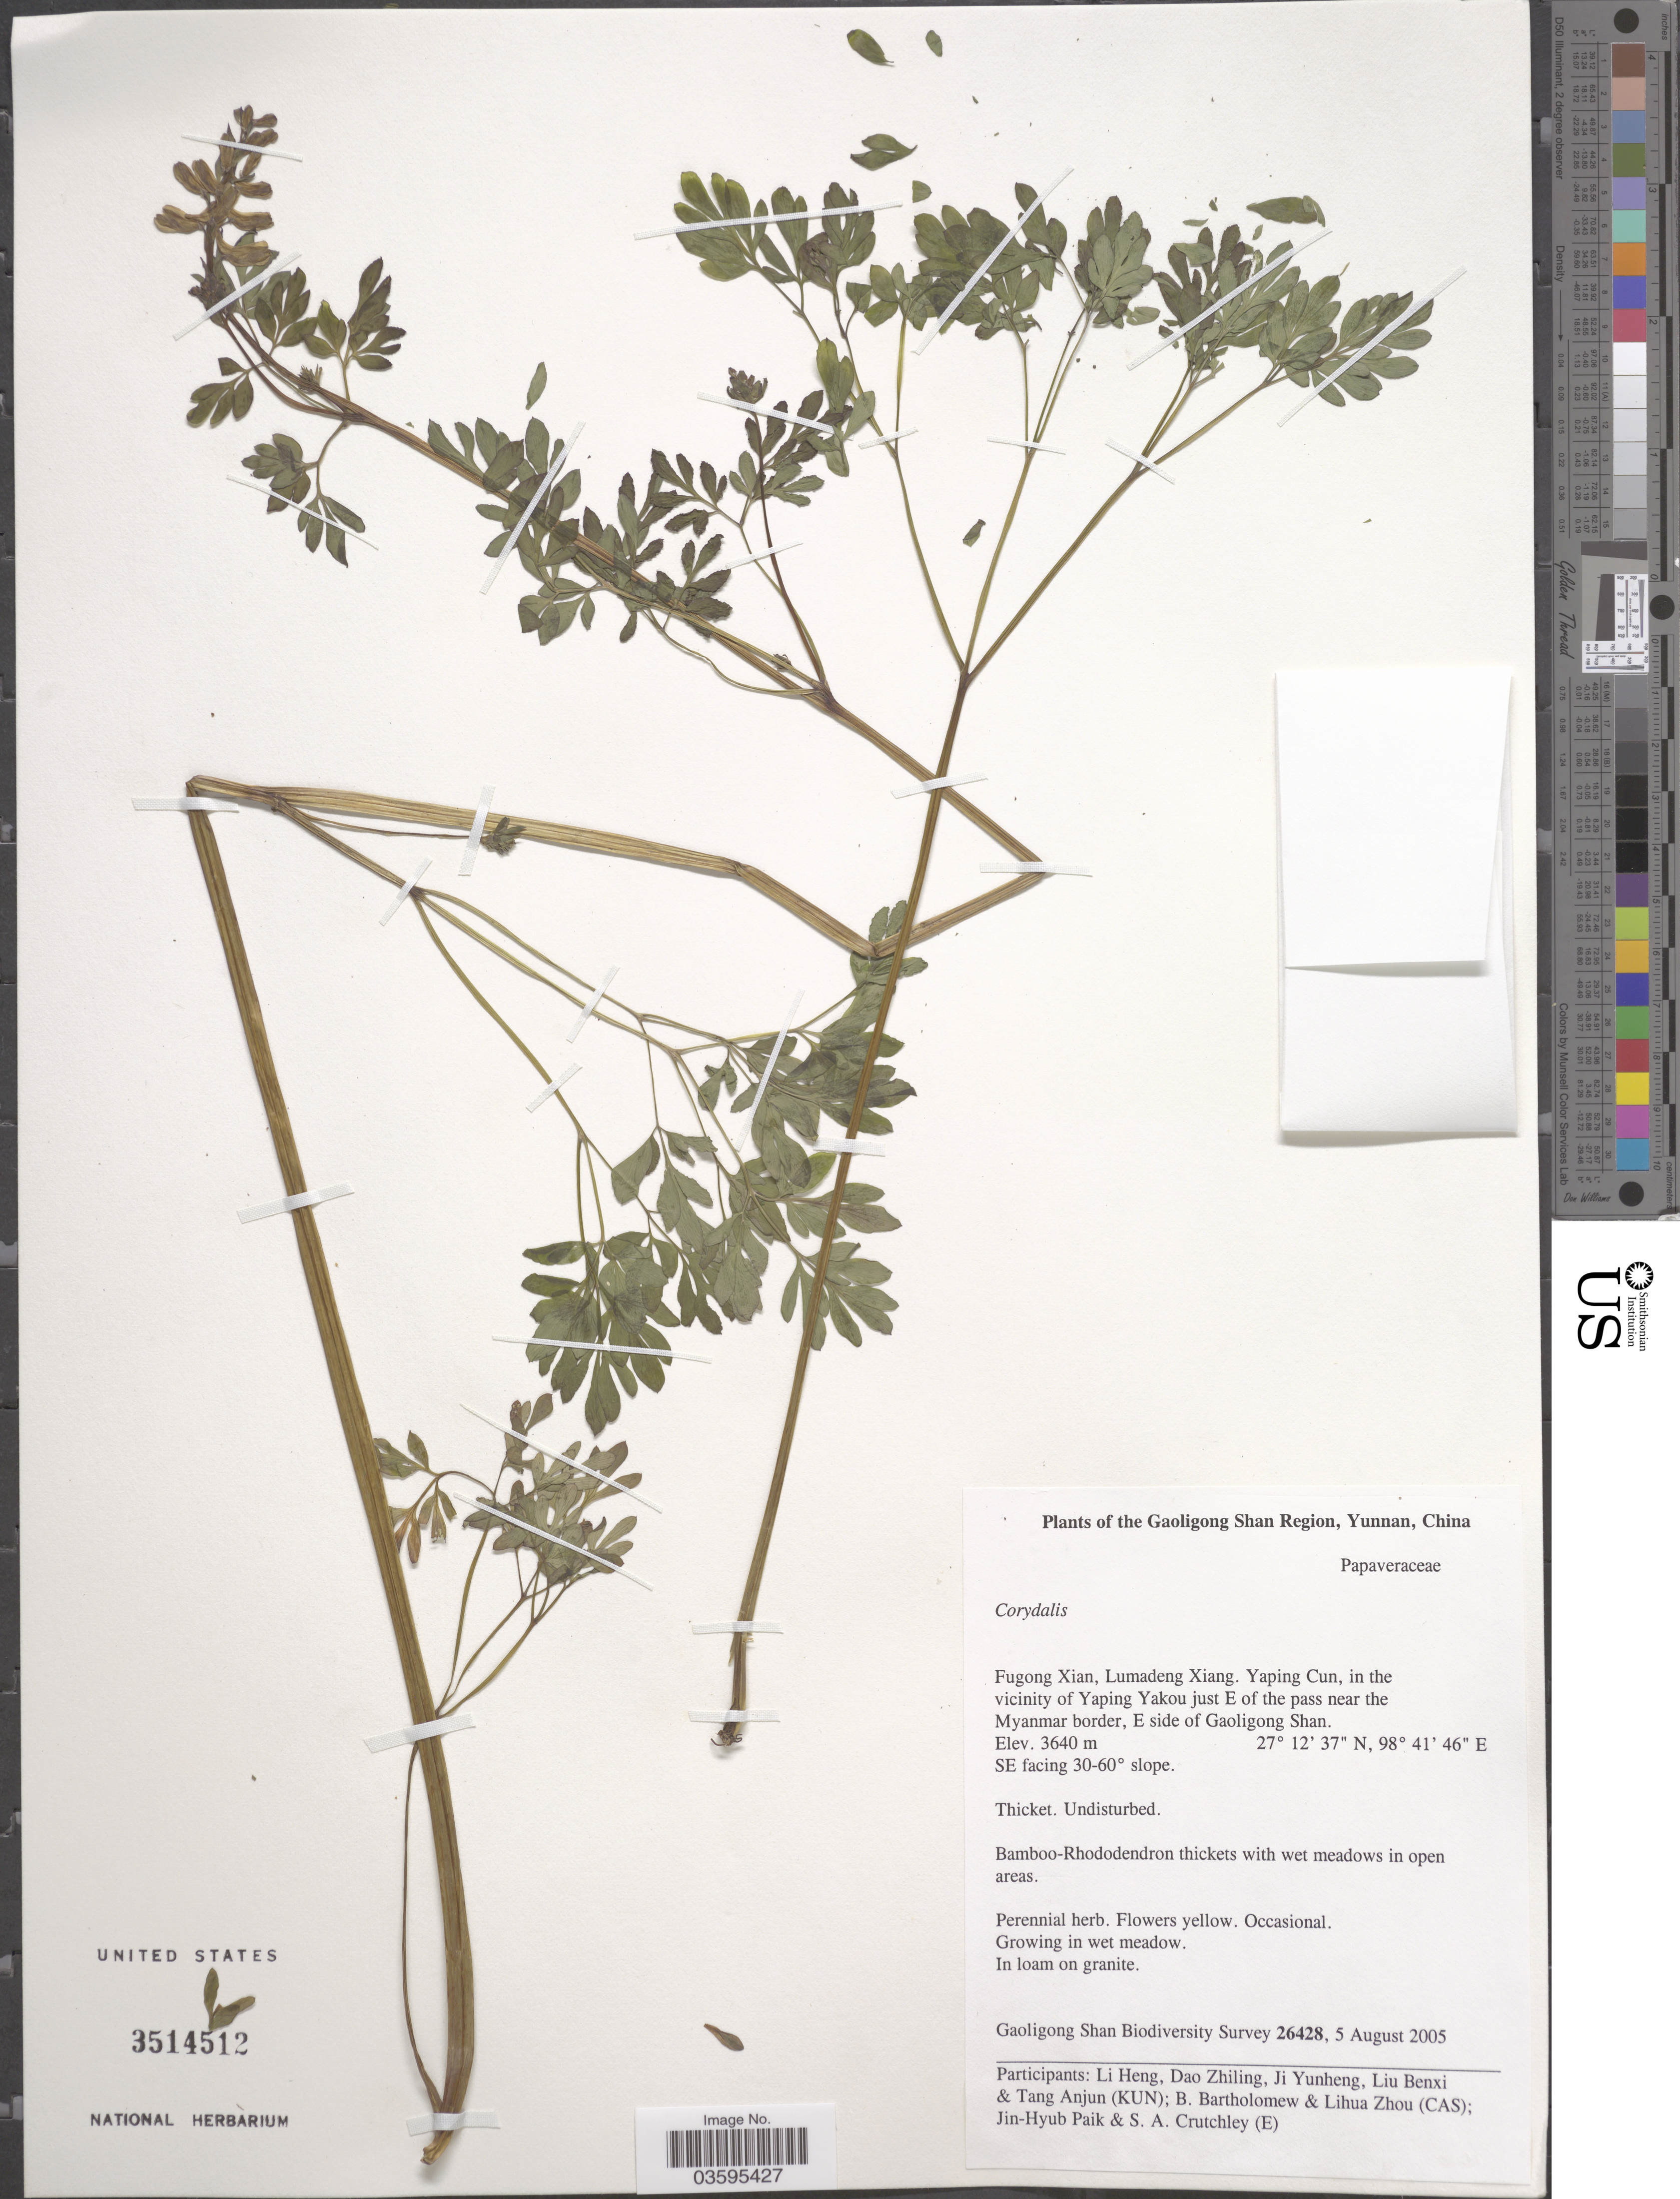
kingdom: Plantae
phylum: Tracheophyta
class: Magnoliopsida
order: Ranunculales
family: Papaveraceae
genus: Corydalis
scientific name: Corydalis sp.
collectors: Gaoligong Shan Biodiversity Survey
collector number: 26428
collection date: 2005-08-05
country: China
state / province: Yunnan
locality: Gaoligong Shan Region. Fugong Xian, Lumadeng Xiang. Yaping Cun, in the vicinity of Yaping Yakou just E of the pass near the Myanmar border, E side of Gaoligong Shan.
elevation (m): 3640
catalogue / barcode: US 3514512